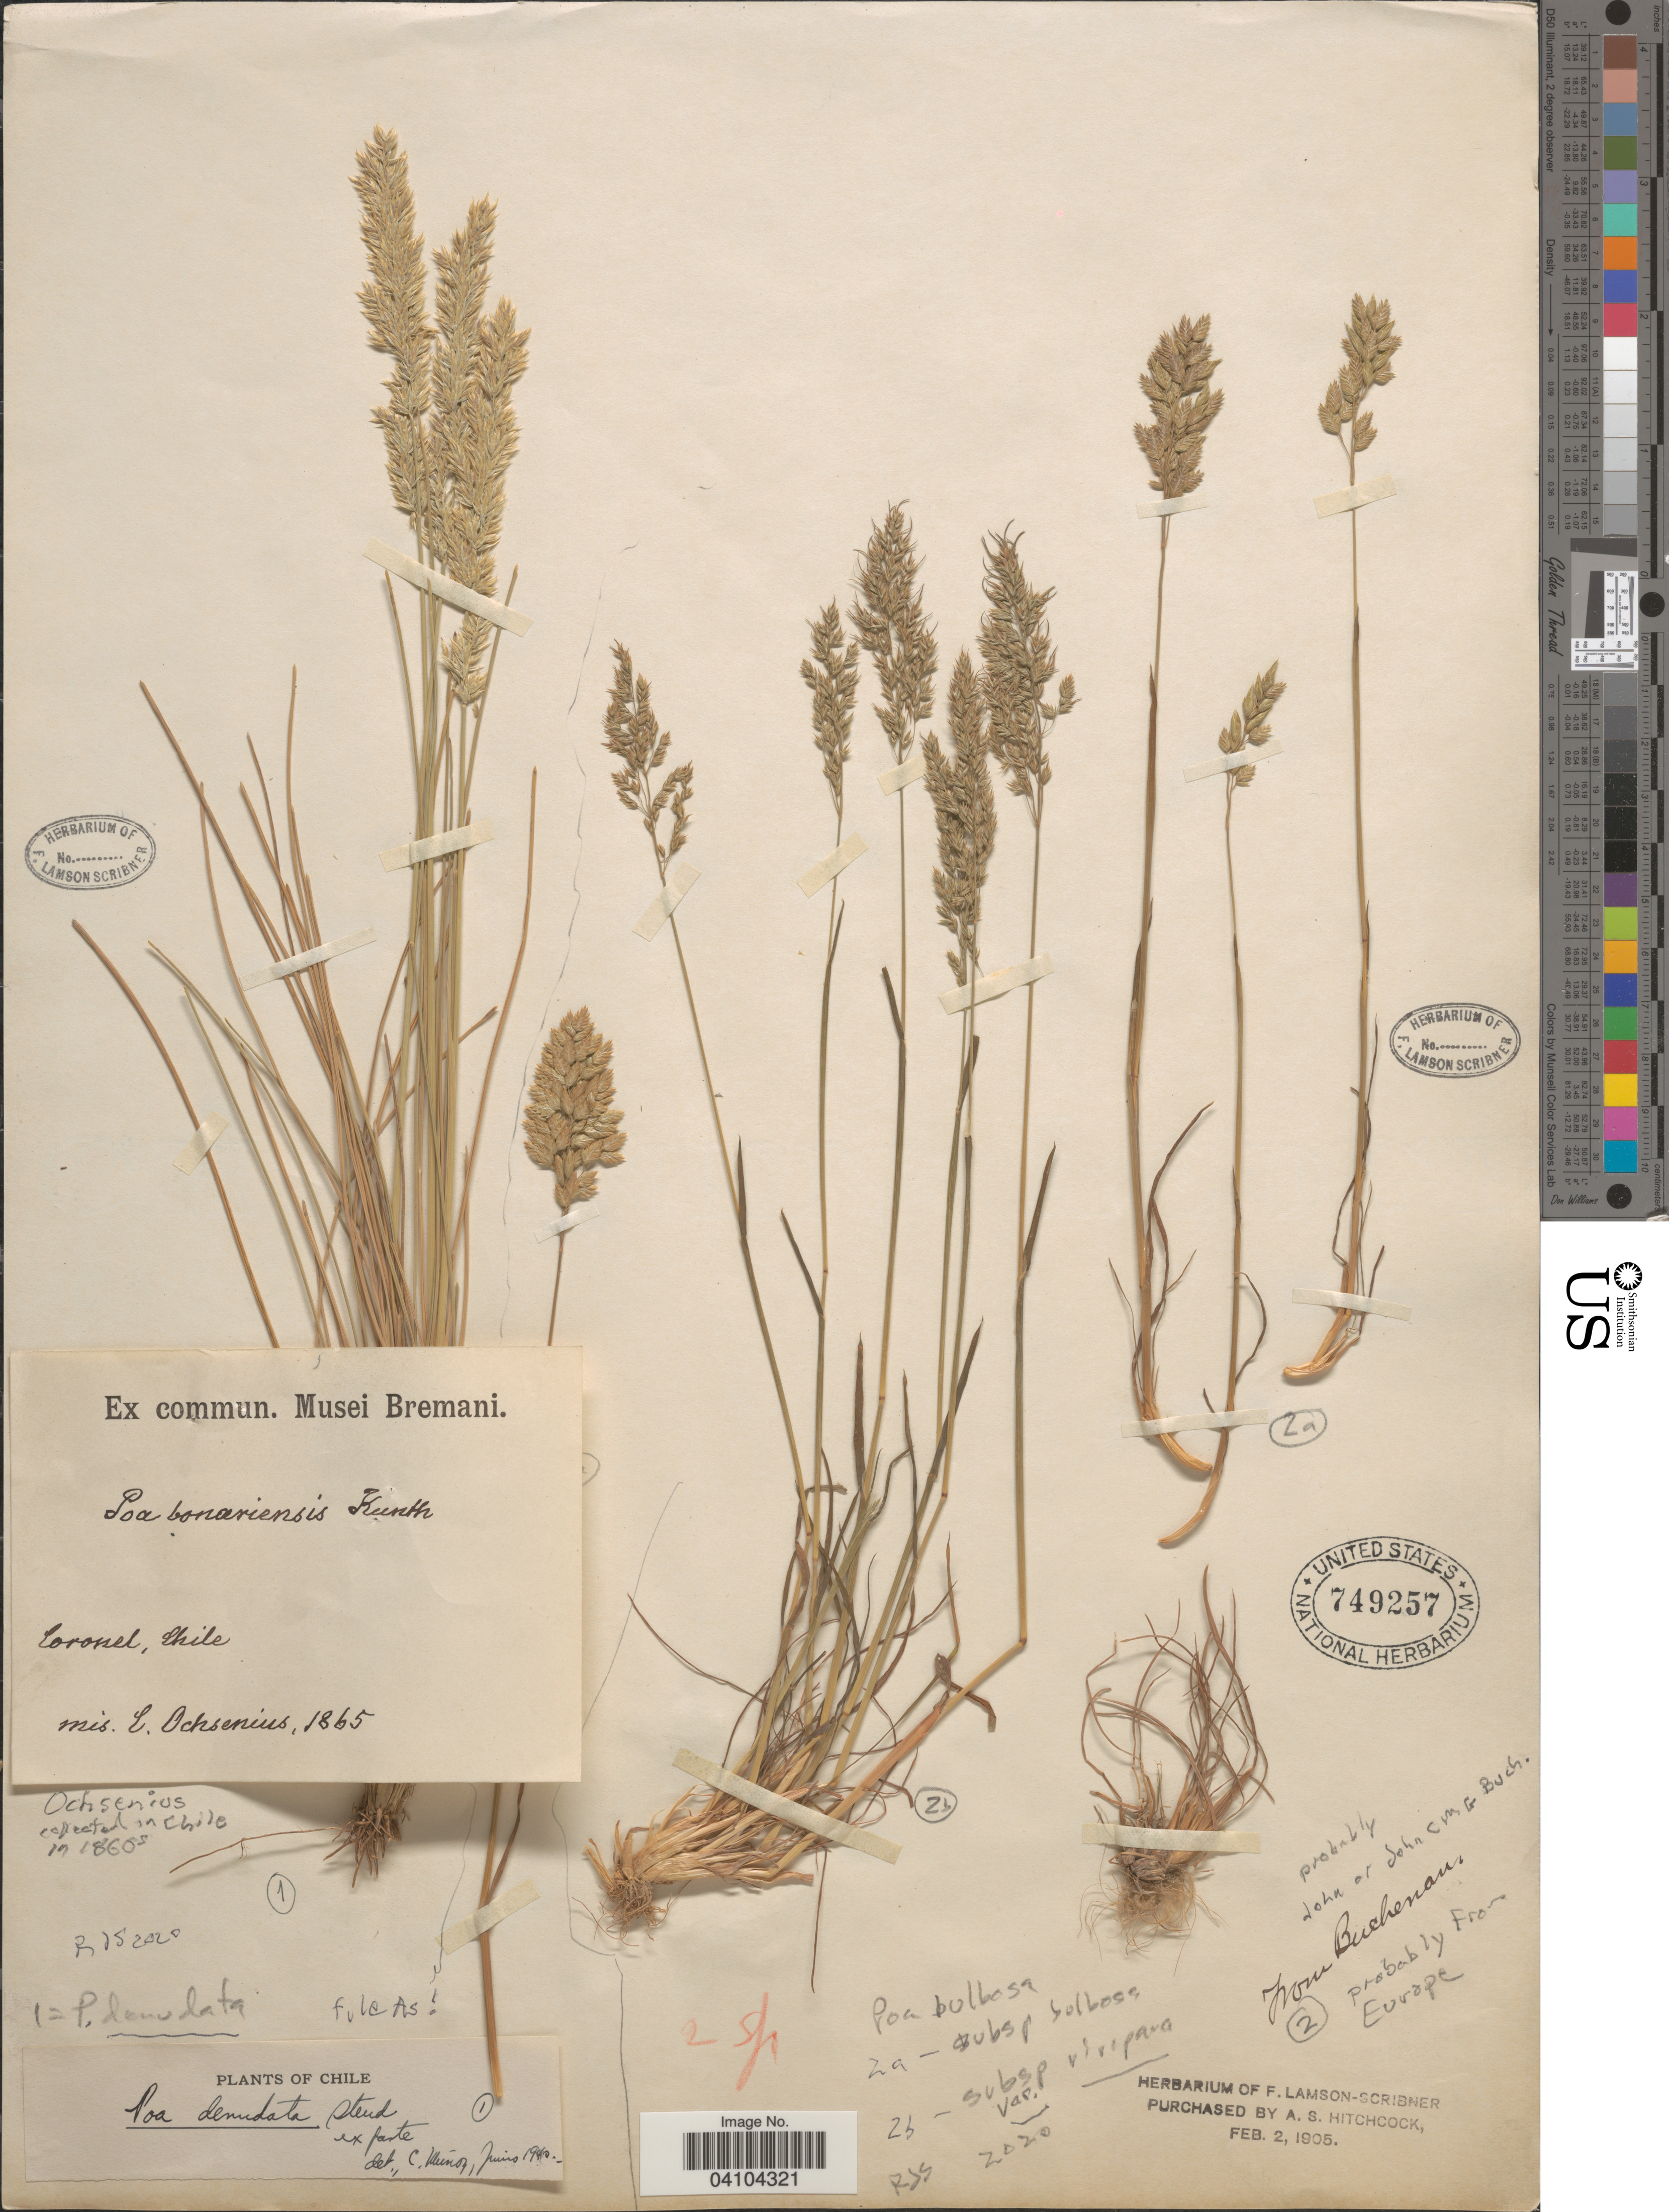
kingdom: Plantae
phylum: Tracheophyta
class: Liliopsida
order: Poales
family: Poaceae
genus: Poa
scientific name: Poa dentata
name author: Torr.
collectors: E. Ochsenius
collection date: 1865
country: Chile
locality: Coronel.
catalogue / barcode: US 749257